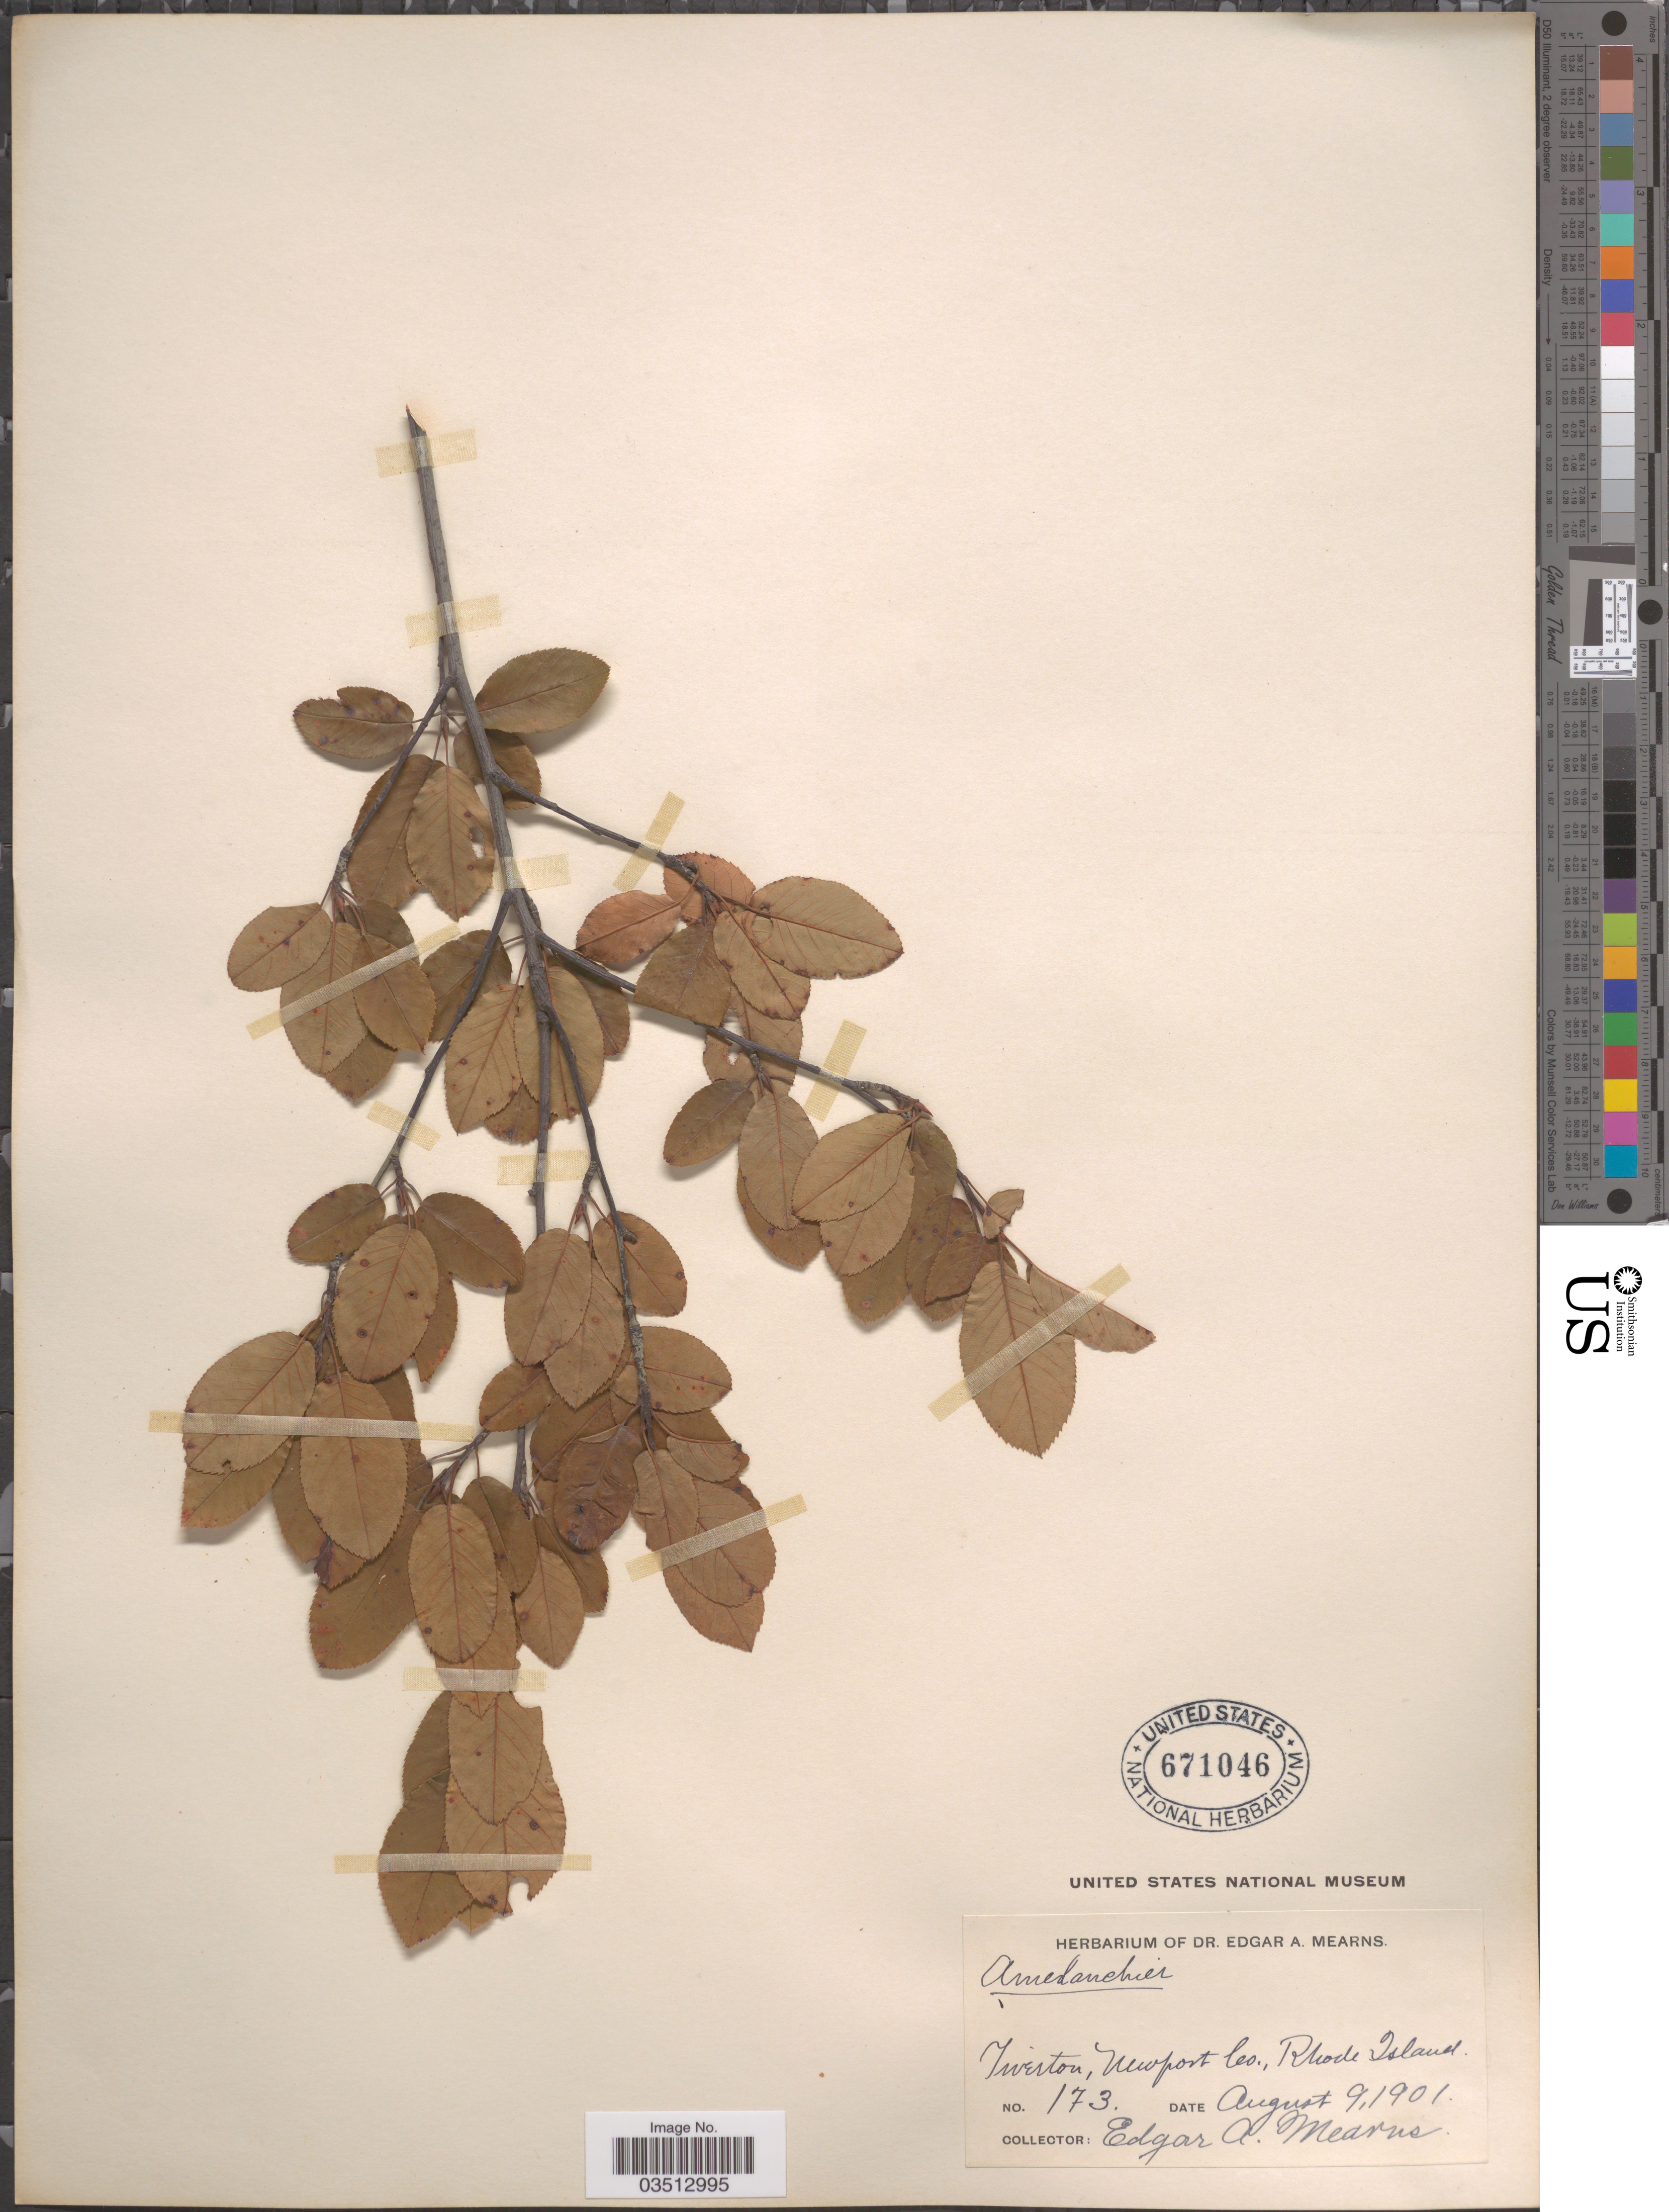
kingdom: Plantae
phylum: Tracheophyta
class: Magnoliopsida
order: Rosales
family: Rosaceae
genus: Amelanchier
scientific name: Amelanchier sp.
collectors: E. A. Mearns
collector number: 173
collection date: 1901-08-09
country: United States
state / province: Rhode Island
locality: Tiverton, Newport Co.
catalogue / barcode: US 671046